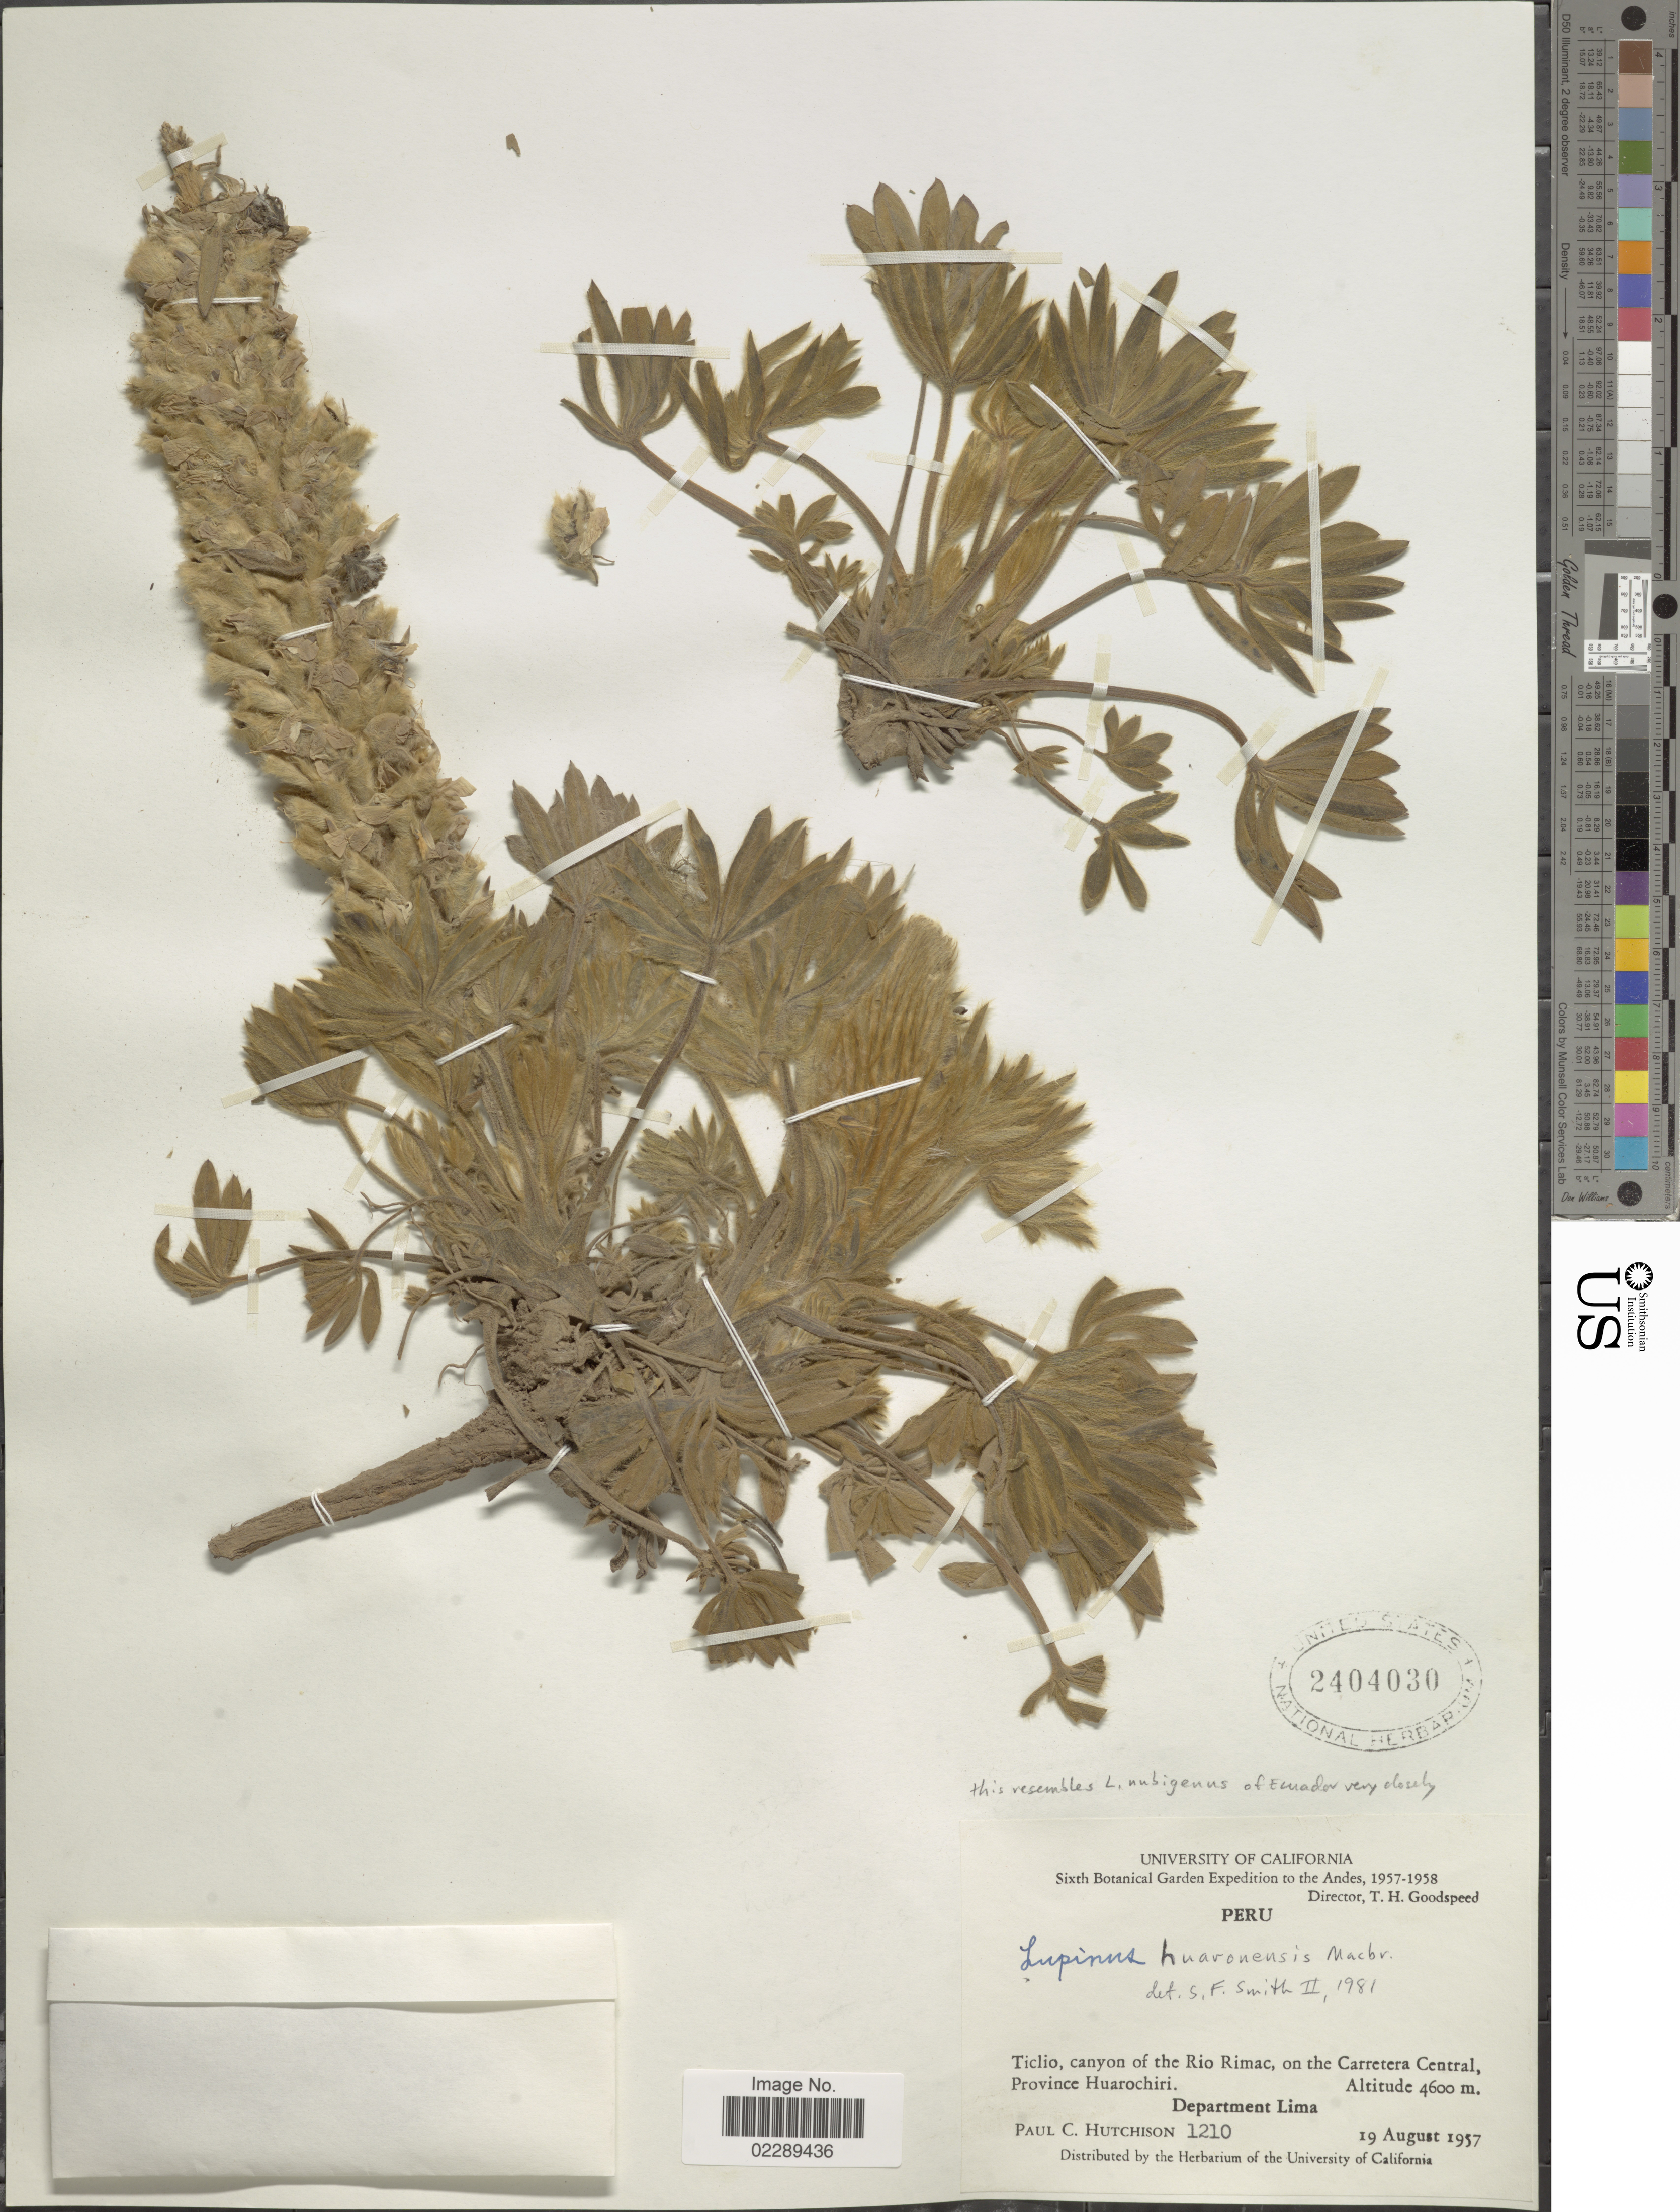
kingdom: Plantae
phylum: Tracheophyta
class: Magnoliopsida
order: Fabales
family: Fabaceae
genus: Lupinus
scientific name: Lupinus huaronensis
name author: J.F. Macbr.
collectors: P. C. Hutchison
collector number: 1210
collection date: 1957-08-19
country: Peru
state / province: Lima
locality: Ticlio, canyon of the Rio Rimac, on the Carretera Central, Province Huarochiri. Department Lima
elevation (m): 4600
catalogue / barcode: US 2404030